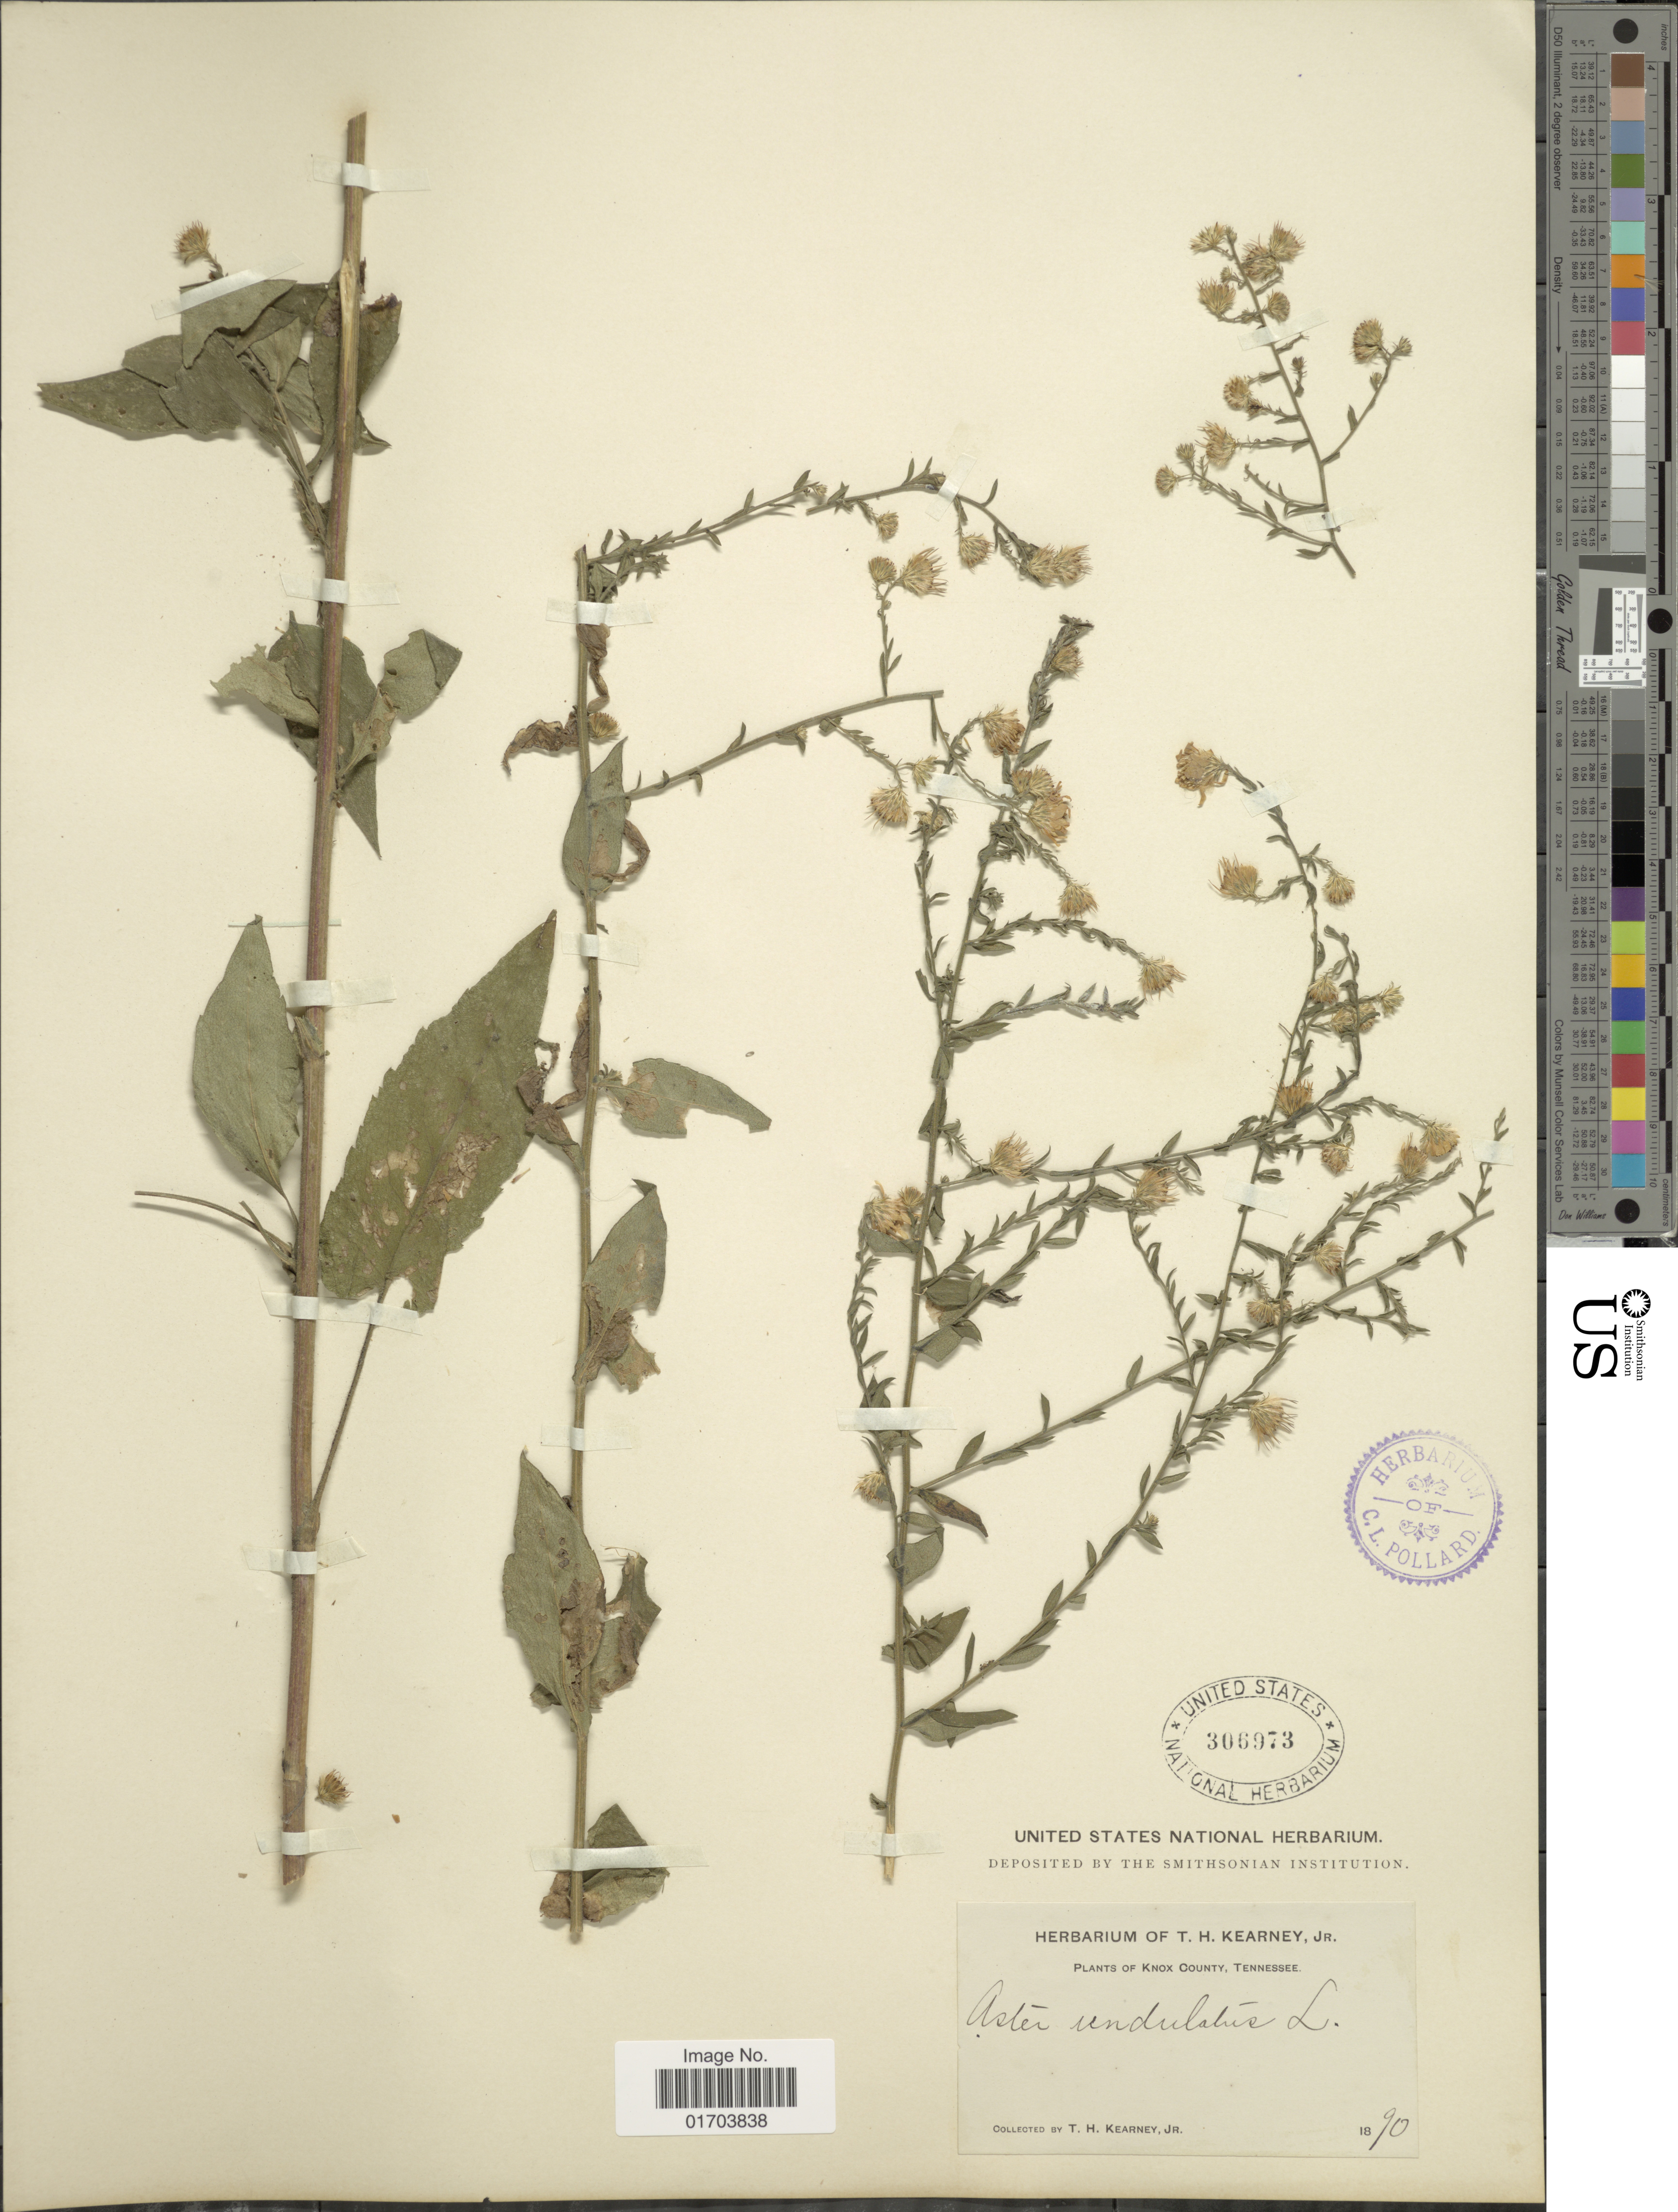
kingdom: Plantae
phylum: Tracheophyta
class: Magnoliopsida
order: Asterales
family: Asteraceae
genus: Symphyotrichum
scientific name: Symphyotrichum undulatum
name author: (L.) G.L. Nesom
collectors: T. H. Kearney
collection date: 1890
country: United States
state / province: Tennessee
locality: Knox County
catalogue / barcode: US 306973